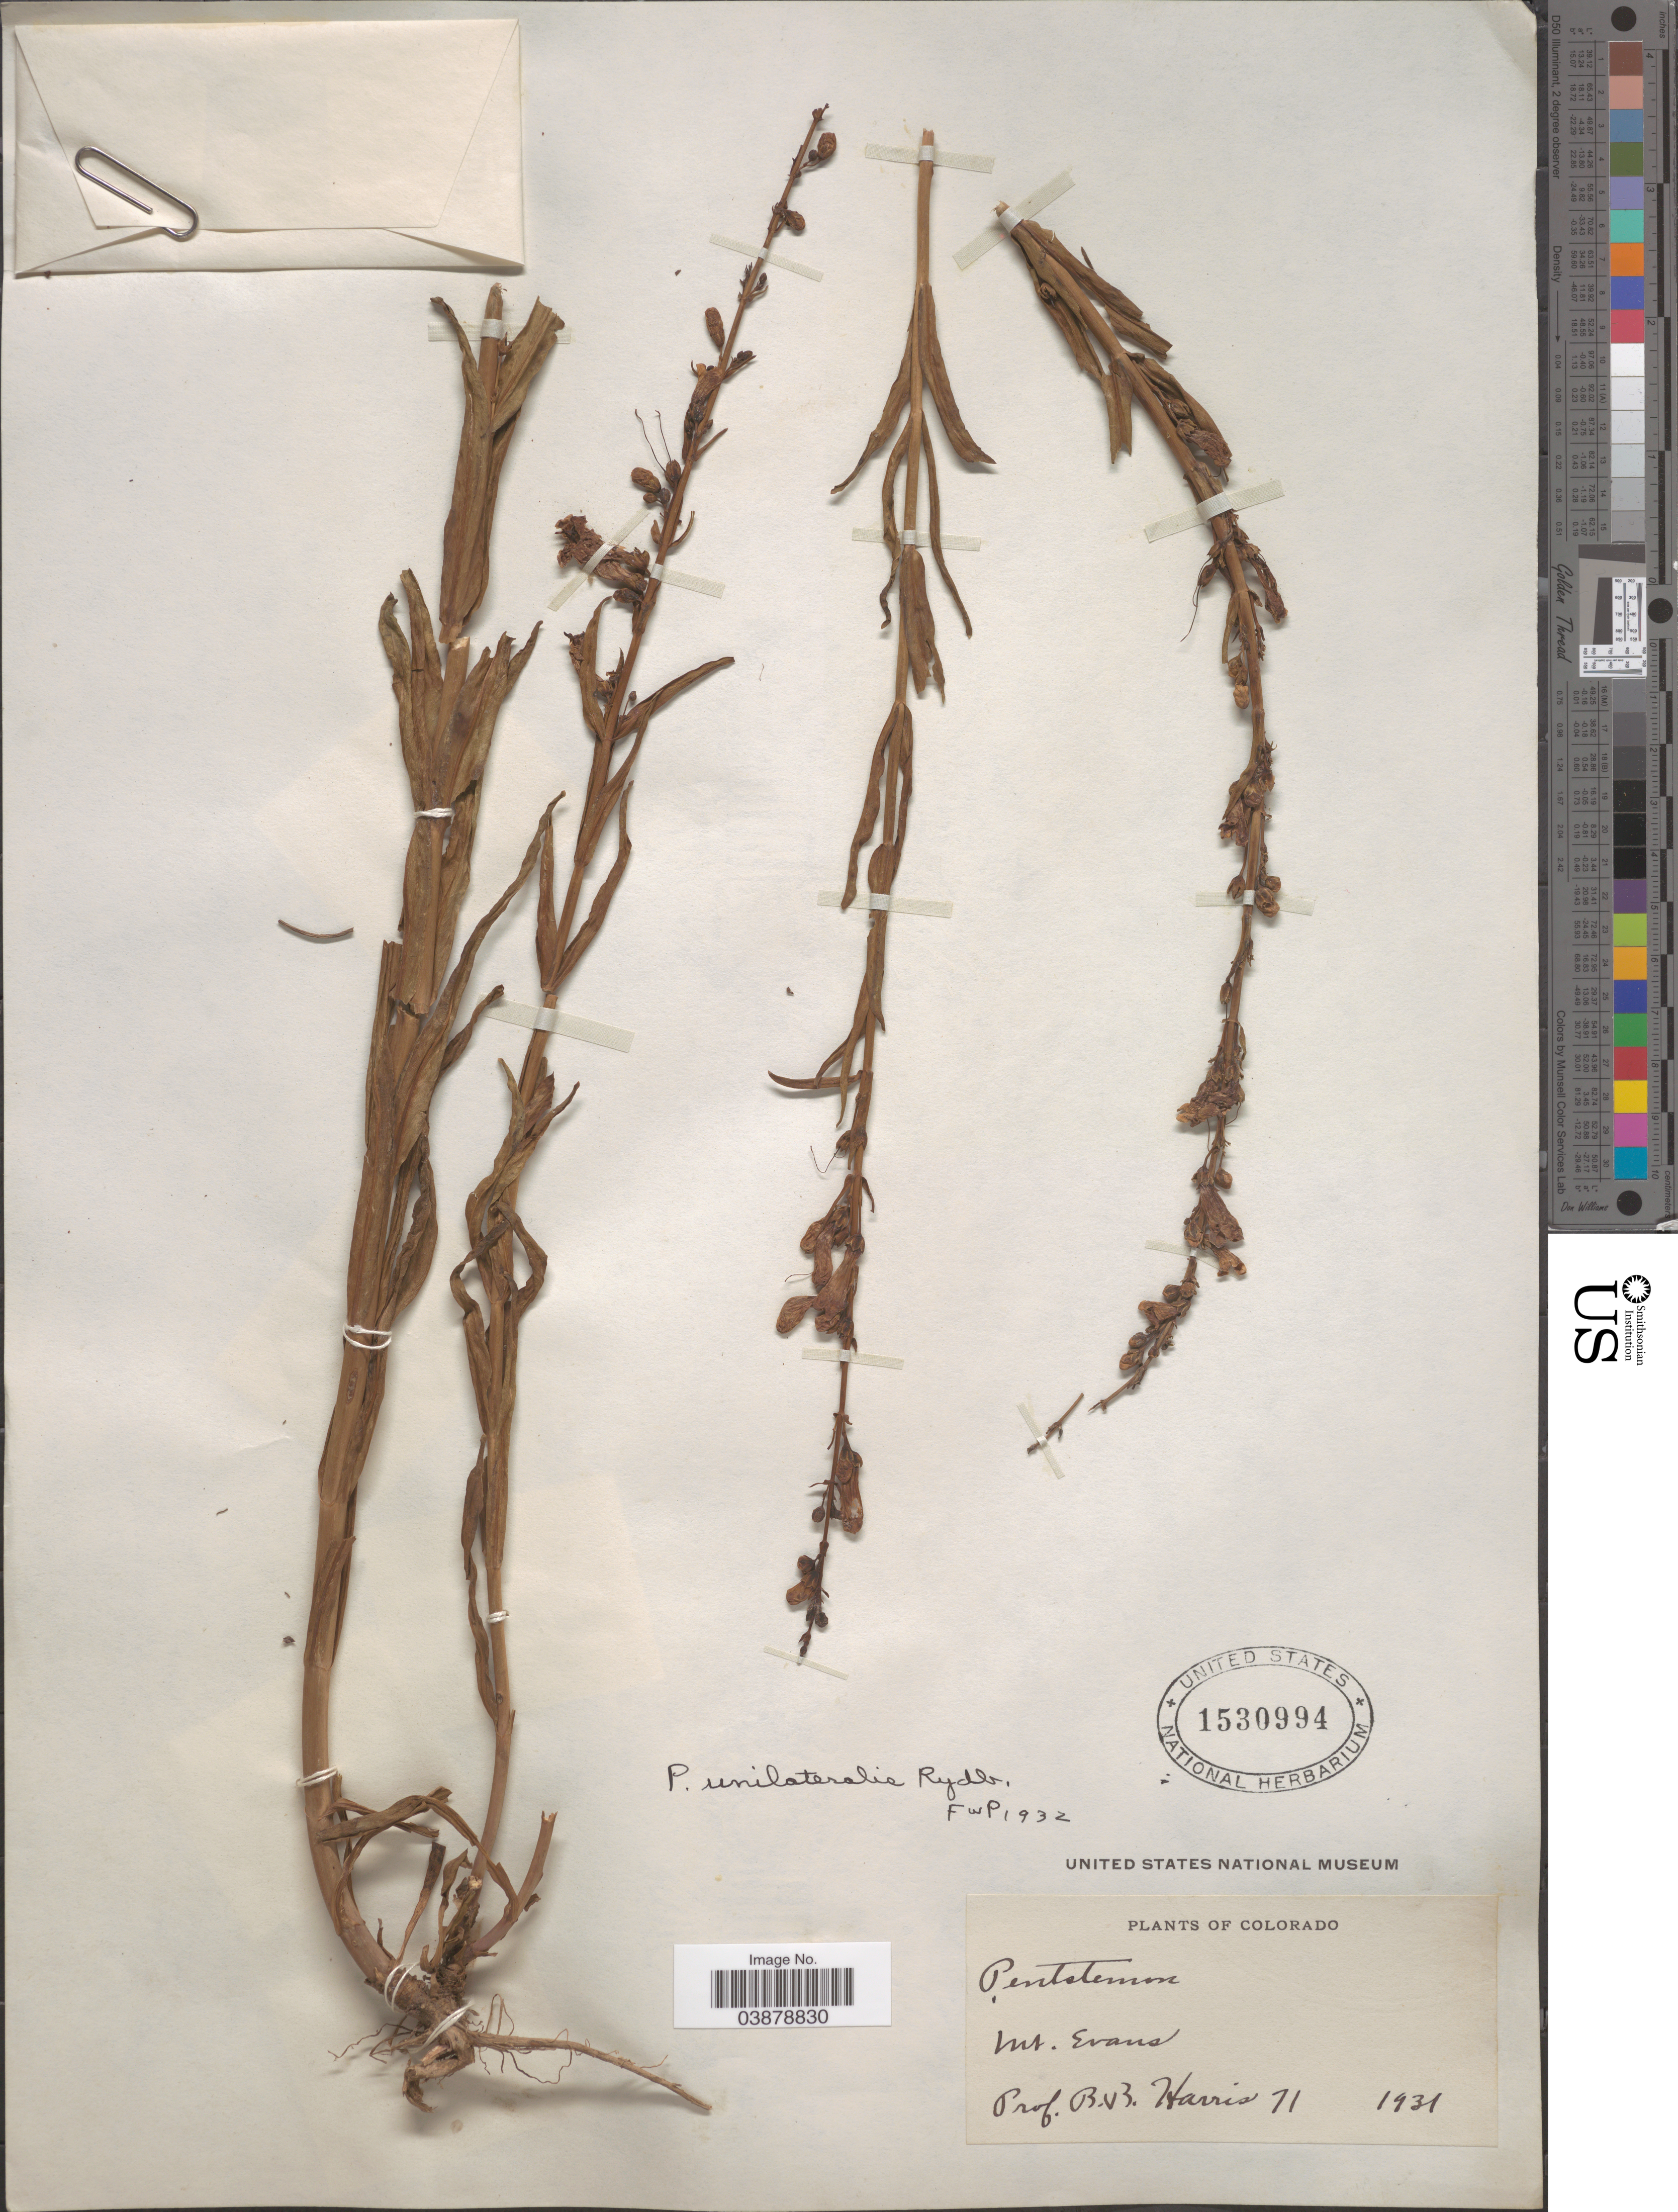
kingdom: Plantae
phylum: Tracheophyta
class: Magnoliopsida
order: Lamiales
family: Plantaginaceae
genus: Penstemon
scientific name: Penstemon unilateralis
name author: Rydb.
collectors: B. B. Harris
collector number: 71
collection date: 1931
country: United States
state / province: Colorado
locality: Mt. Evans.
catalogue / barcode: US 1530994